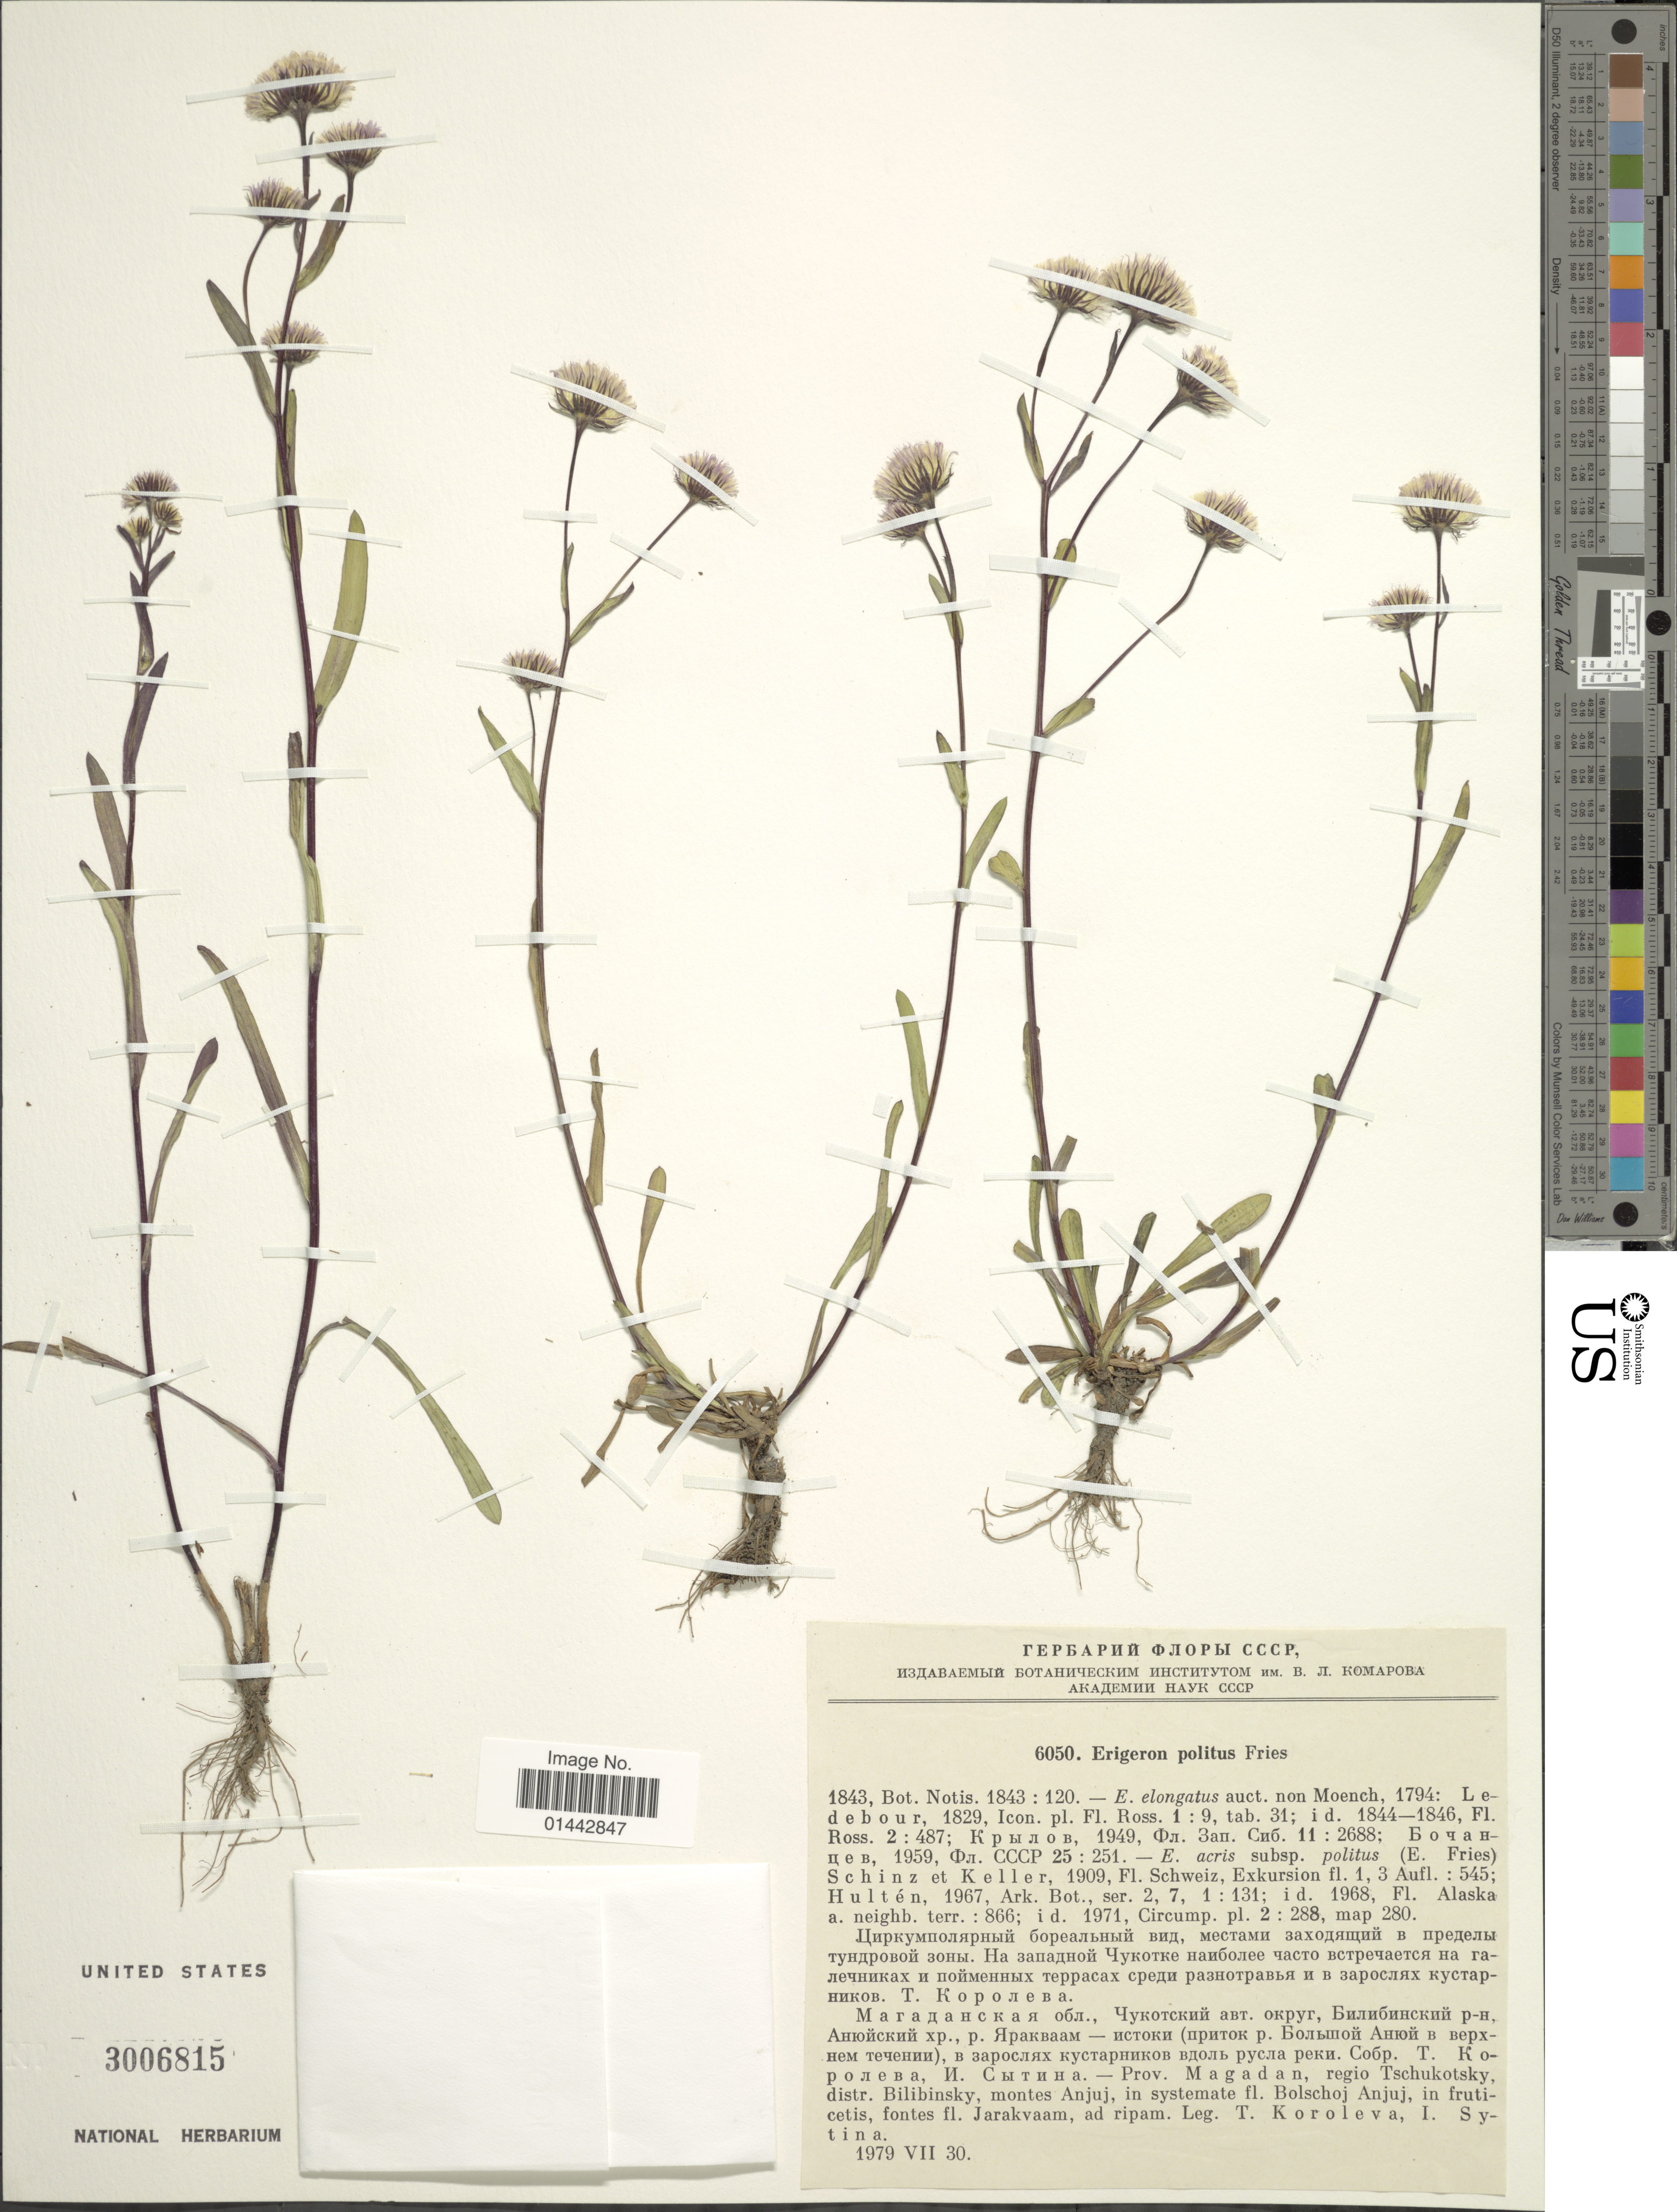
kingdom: Plantae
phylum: Tracheophyta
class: Magnoliopsida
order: Asterales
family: Asteraceae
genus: Erigeron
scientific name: Erigeron politus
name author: Fr.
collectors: T. Koroleva & I. Sytina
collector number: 6050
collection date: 1979-07-30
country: Russian Federation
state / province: Magadan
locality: Regio Tschukotsky, distr. Bilibinsky, montes Anjuj, in systemate fl. Bolschoj Anjuj, in fruticetis, fontes fl. Jarakvaam, ad ripam.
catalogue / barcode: US 3006815